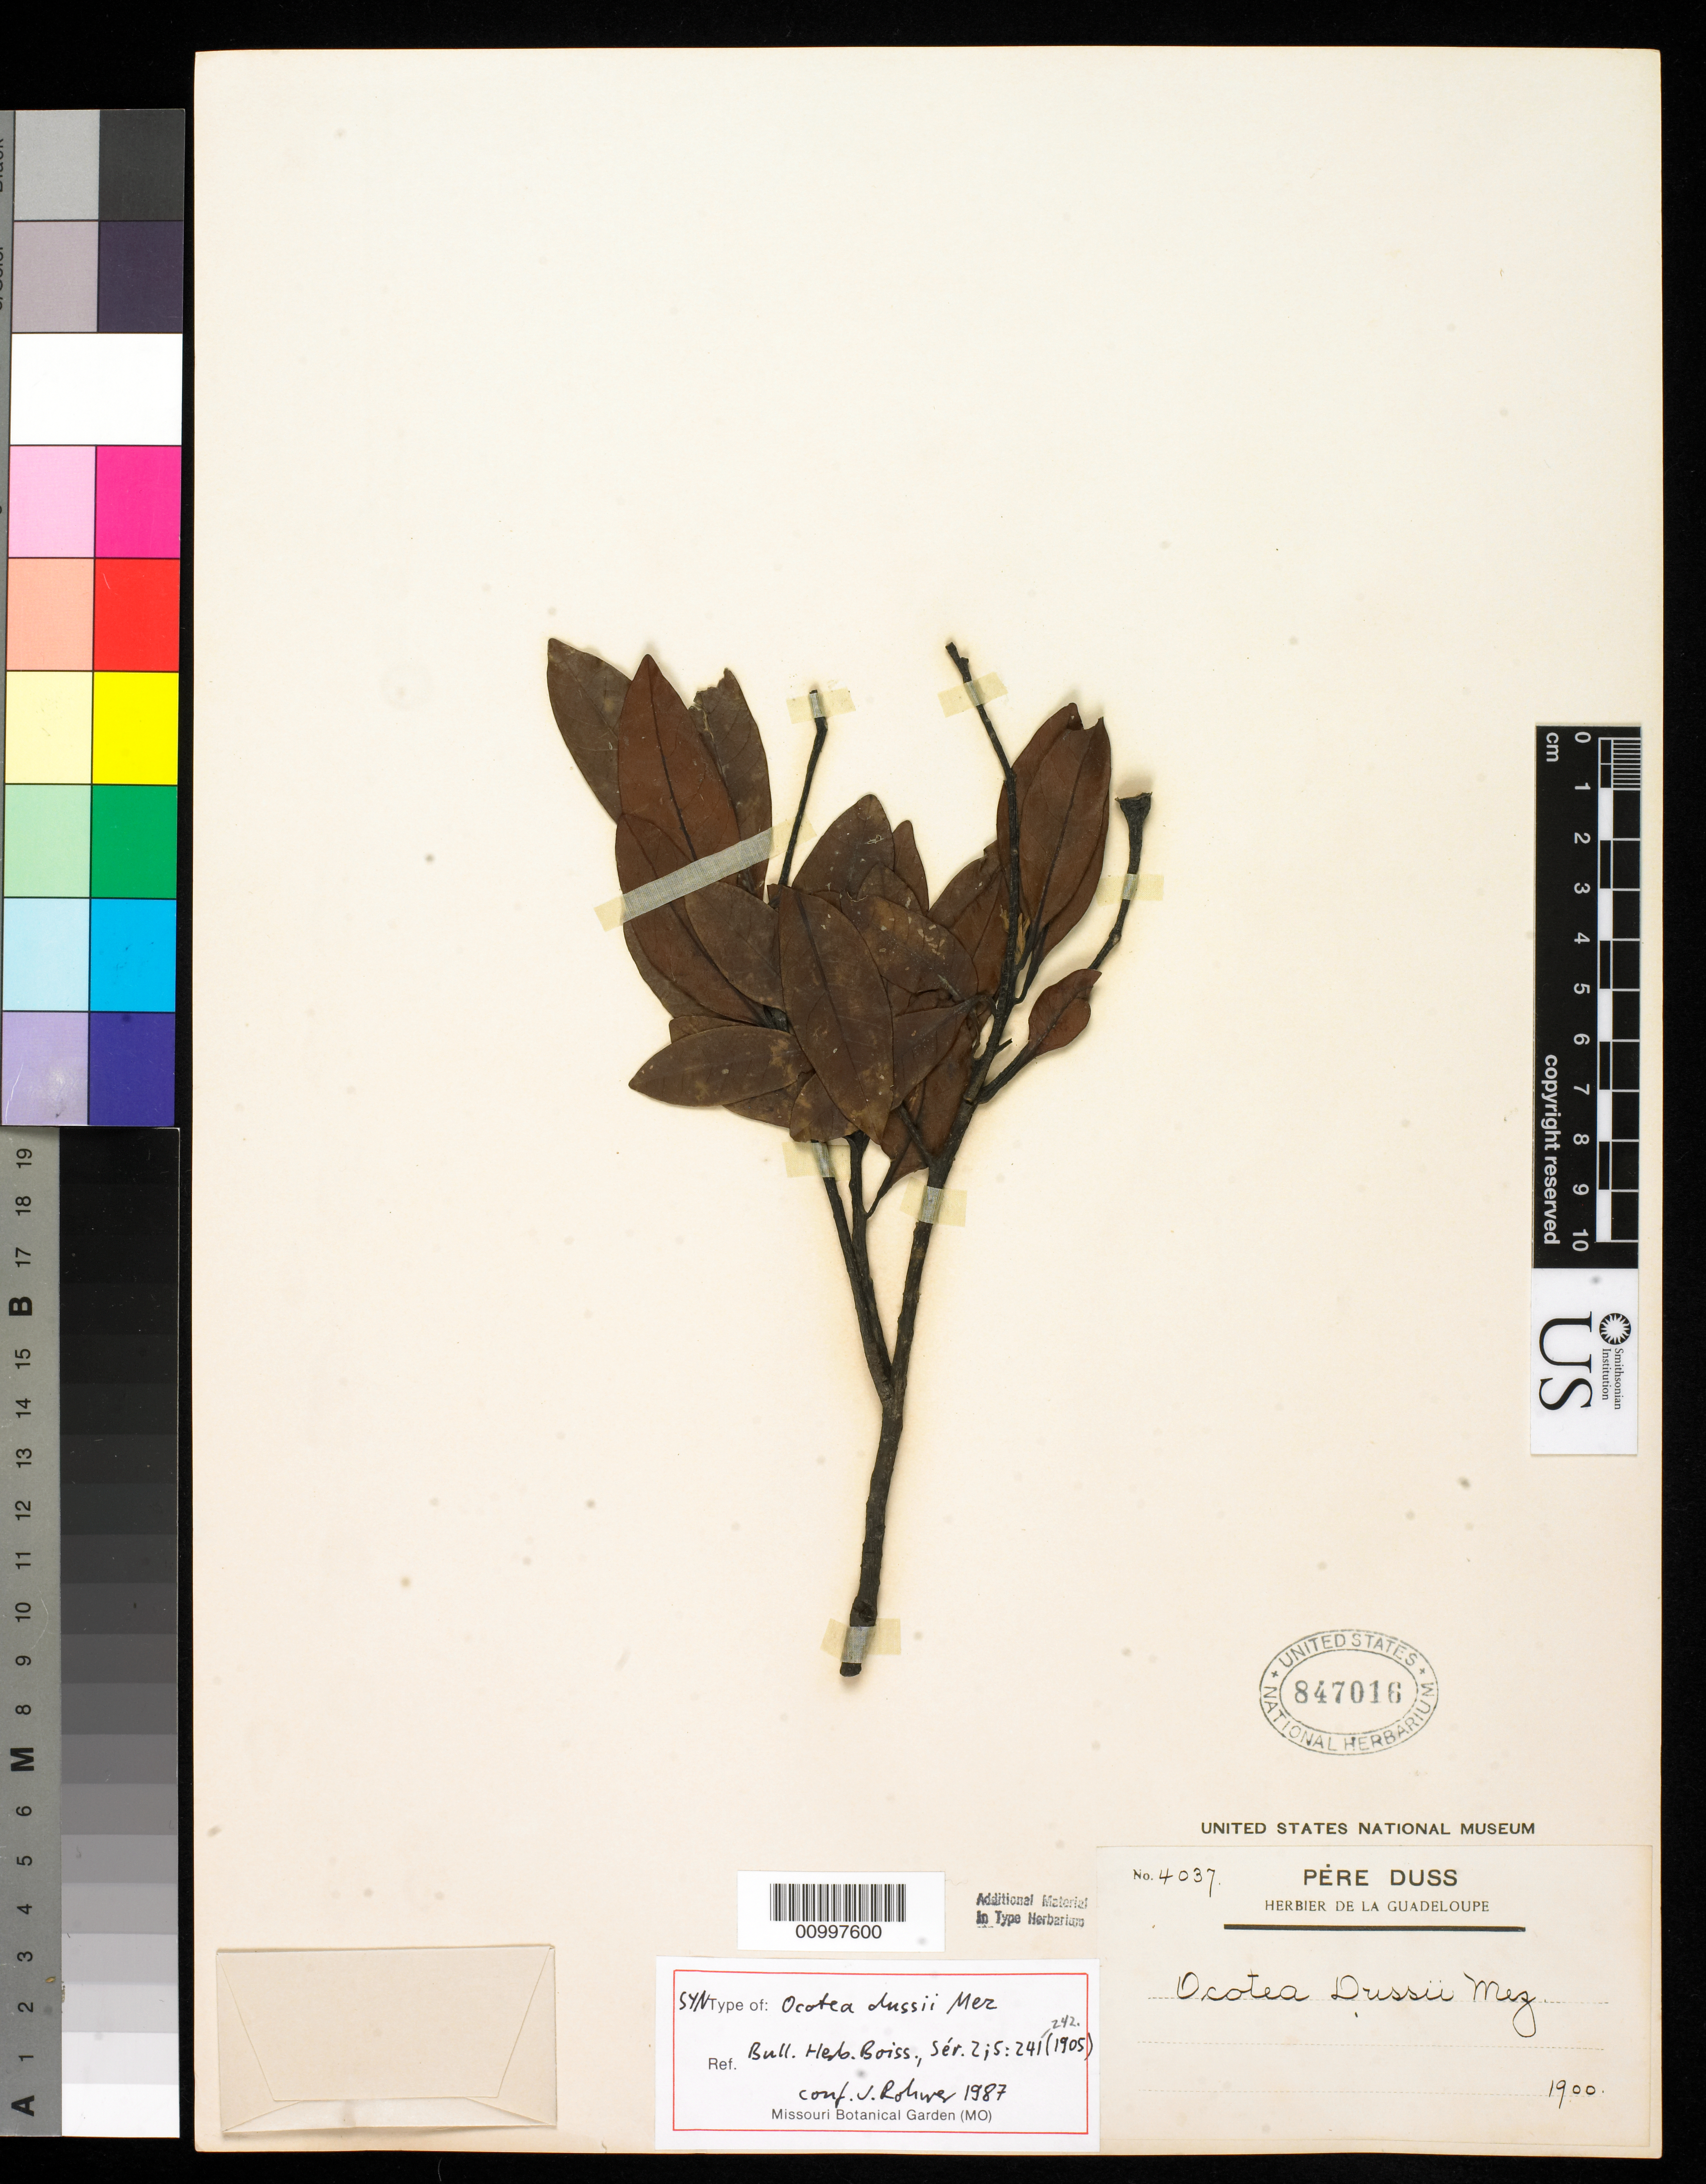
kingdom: Plantae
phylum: Tracheophyta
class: Magnoliopsida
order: Laurales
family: Lauraceae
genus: Ocotea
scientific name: Ocotea dussii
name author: Mez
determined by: Rohwer, J. G.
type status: Syntype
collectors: Père Duss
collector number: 4037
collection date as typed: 1900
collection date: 1900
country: Guadeloupe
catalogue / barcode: US 847016